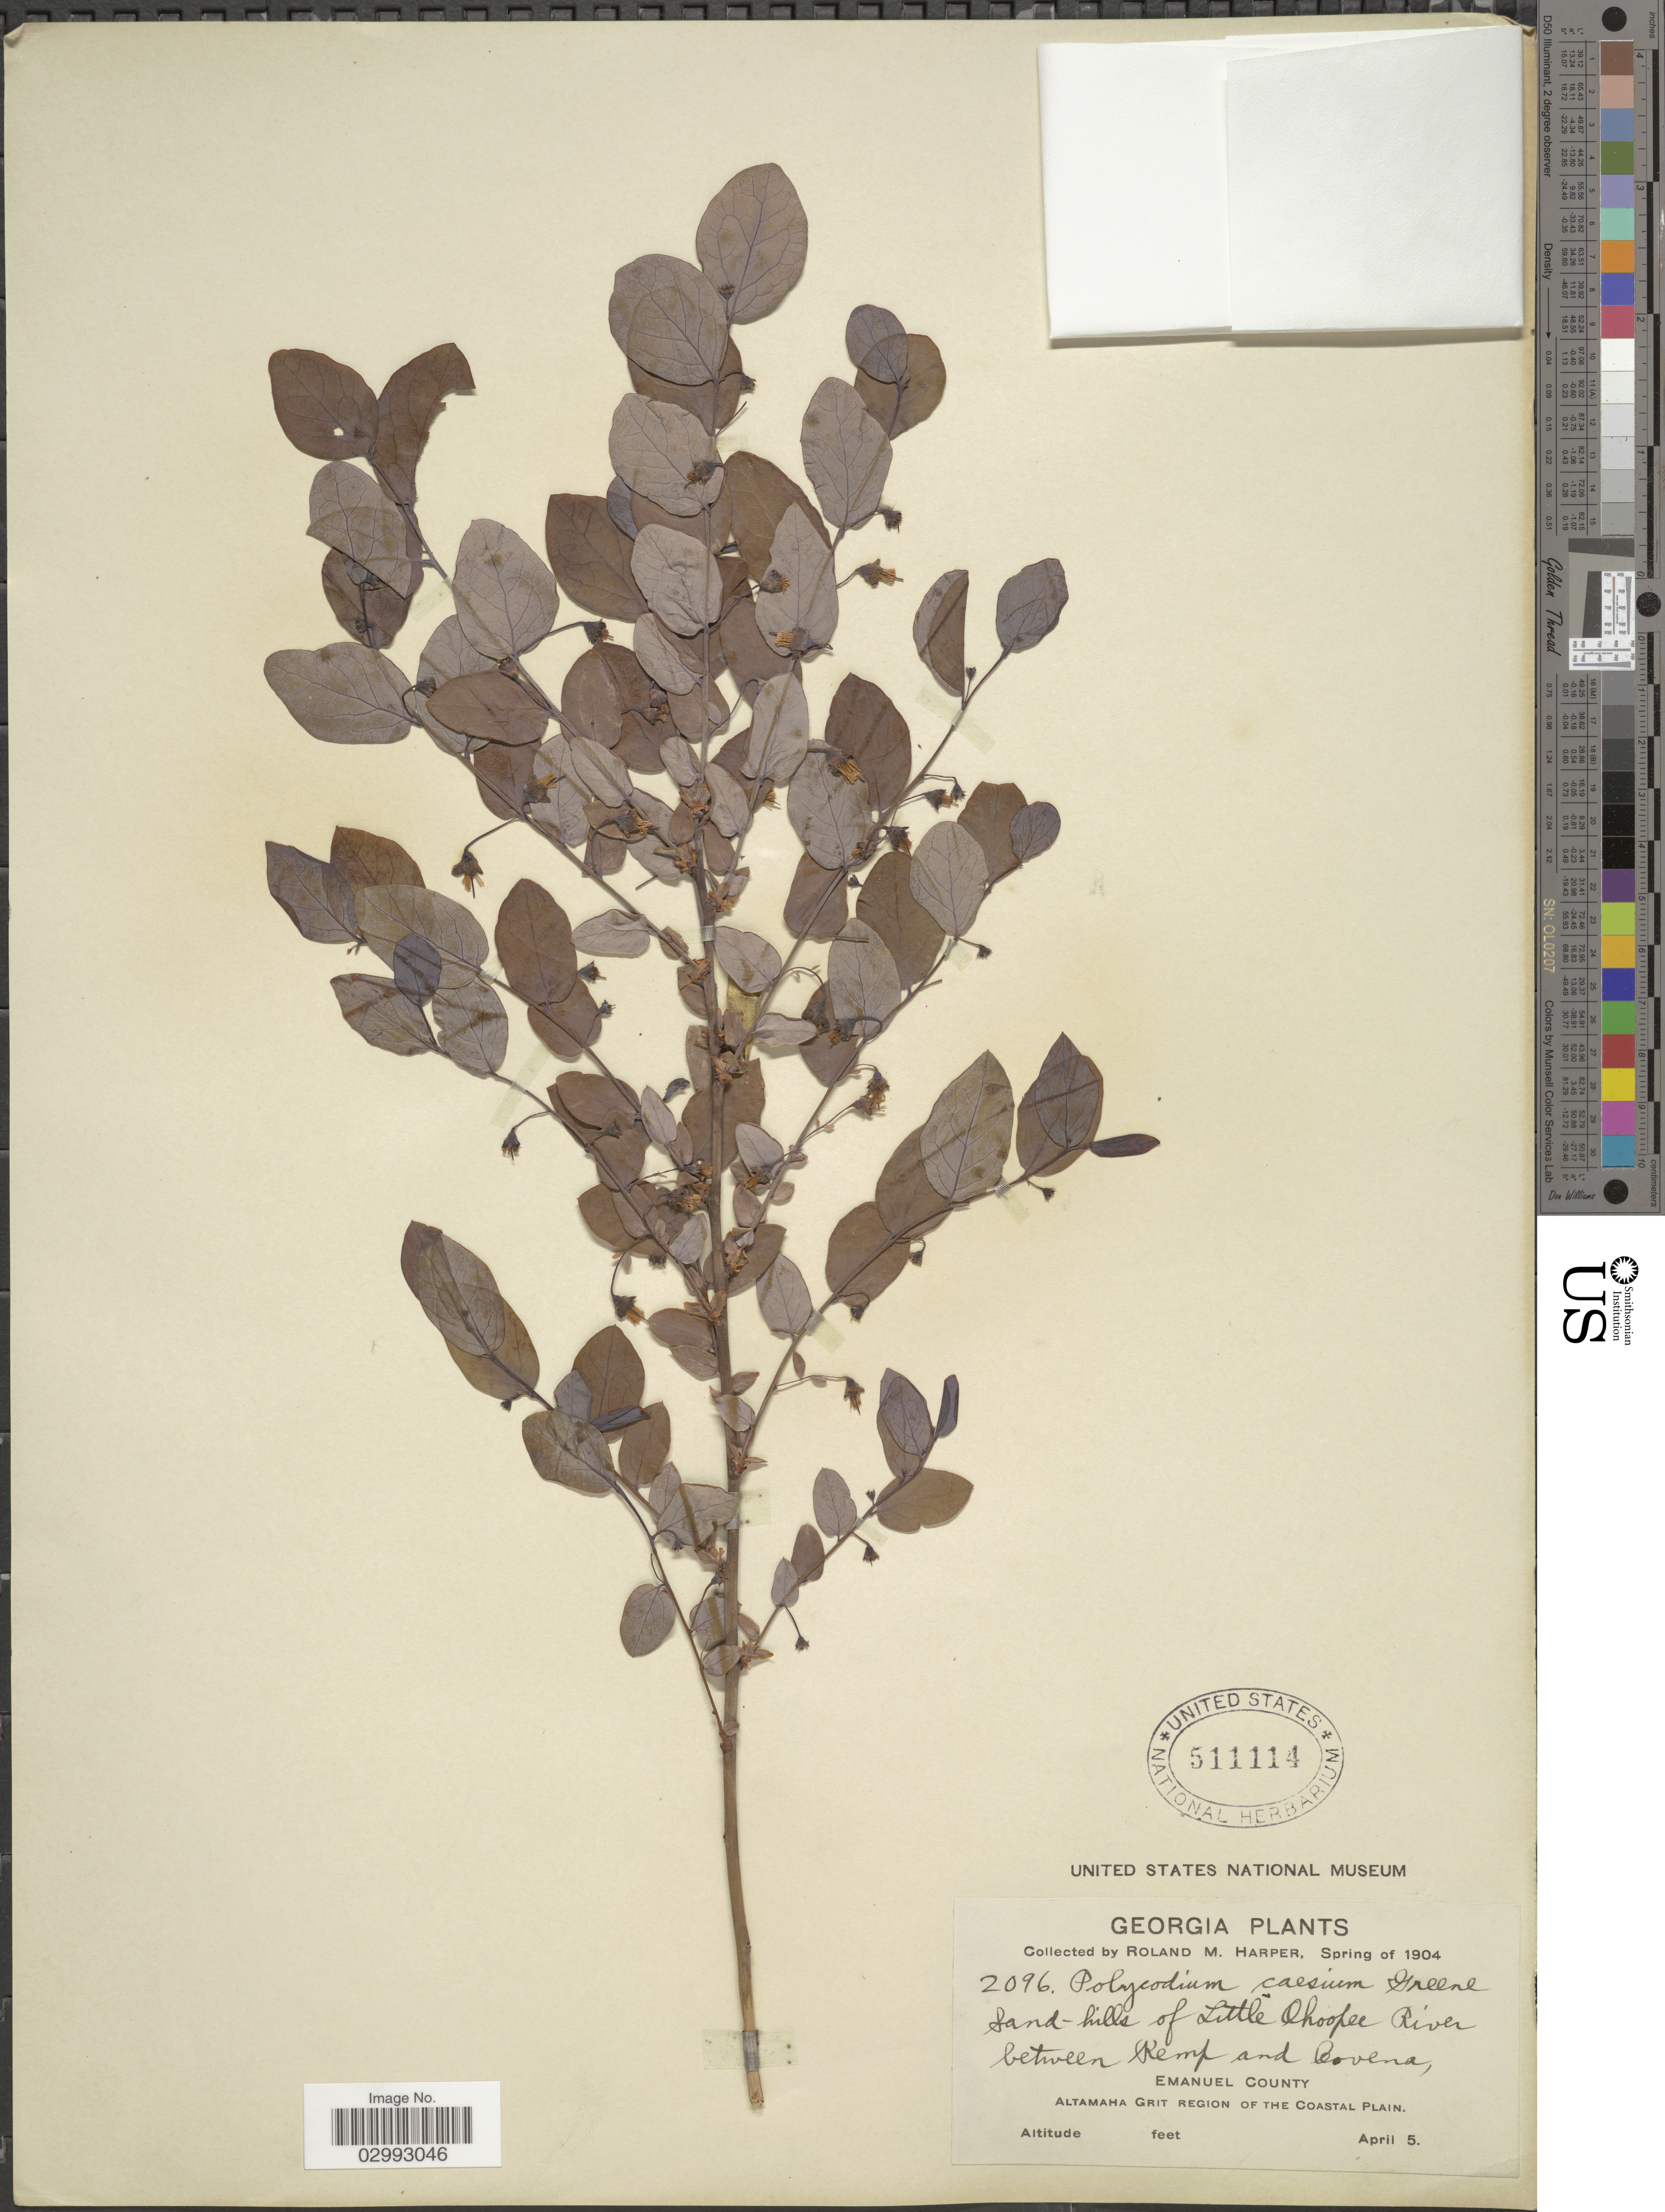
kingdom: Plantae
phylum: Tracheophyta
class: Magnoliopsida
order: Ericales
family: Ericaceae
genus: Polycodium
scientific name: Polycodium caesium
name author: (Greene) Greene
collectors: R. M. Harper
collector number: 2096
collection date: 1904-04-05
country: United States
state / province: Georgia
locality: Little Ohoopee River between Kemp and Covena. Emanuel county. Altamaha Grit Region of the Coastal Plain.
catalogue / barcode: US 511114